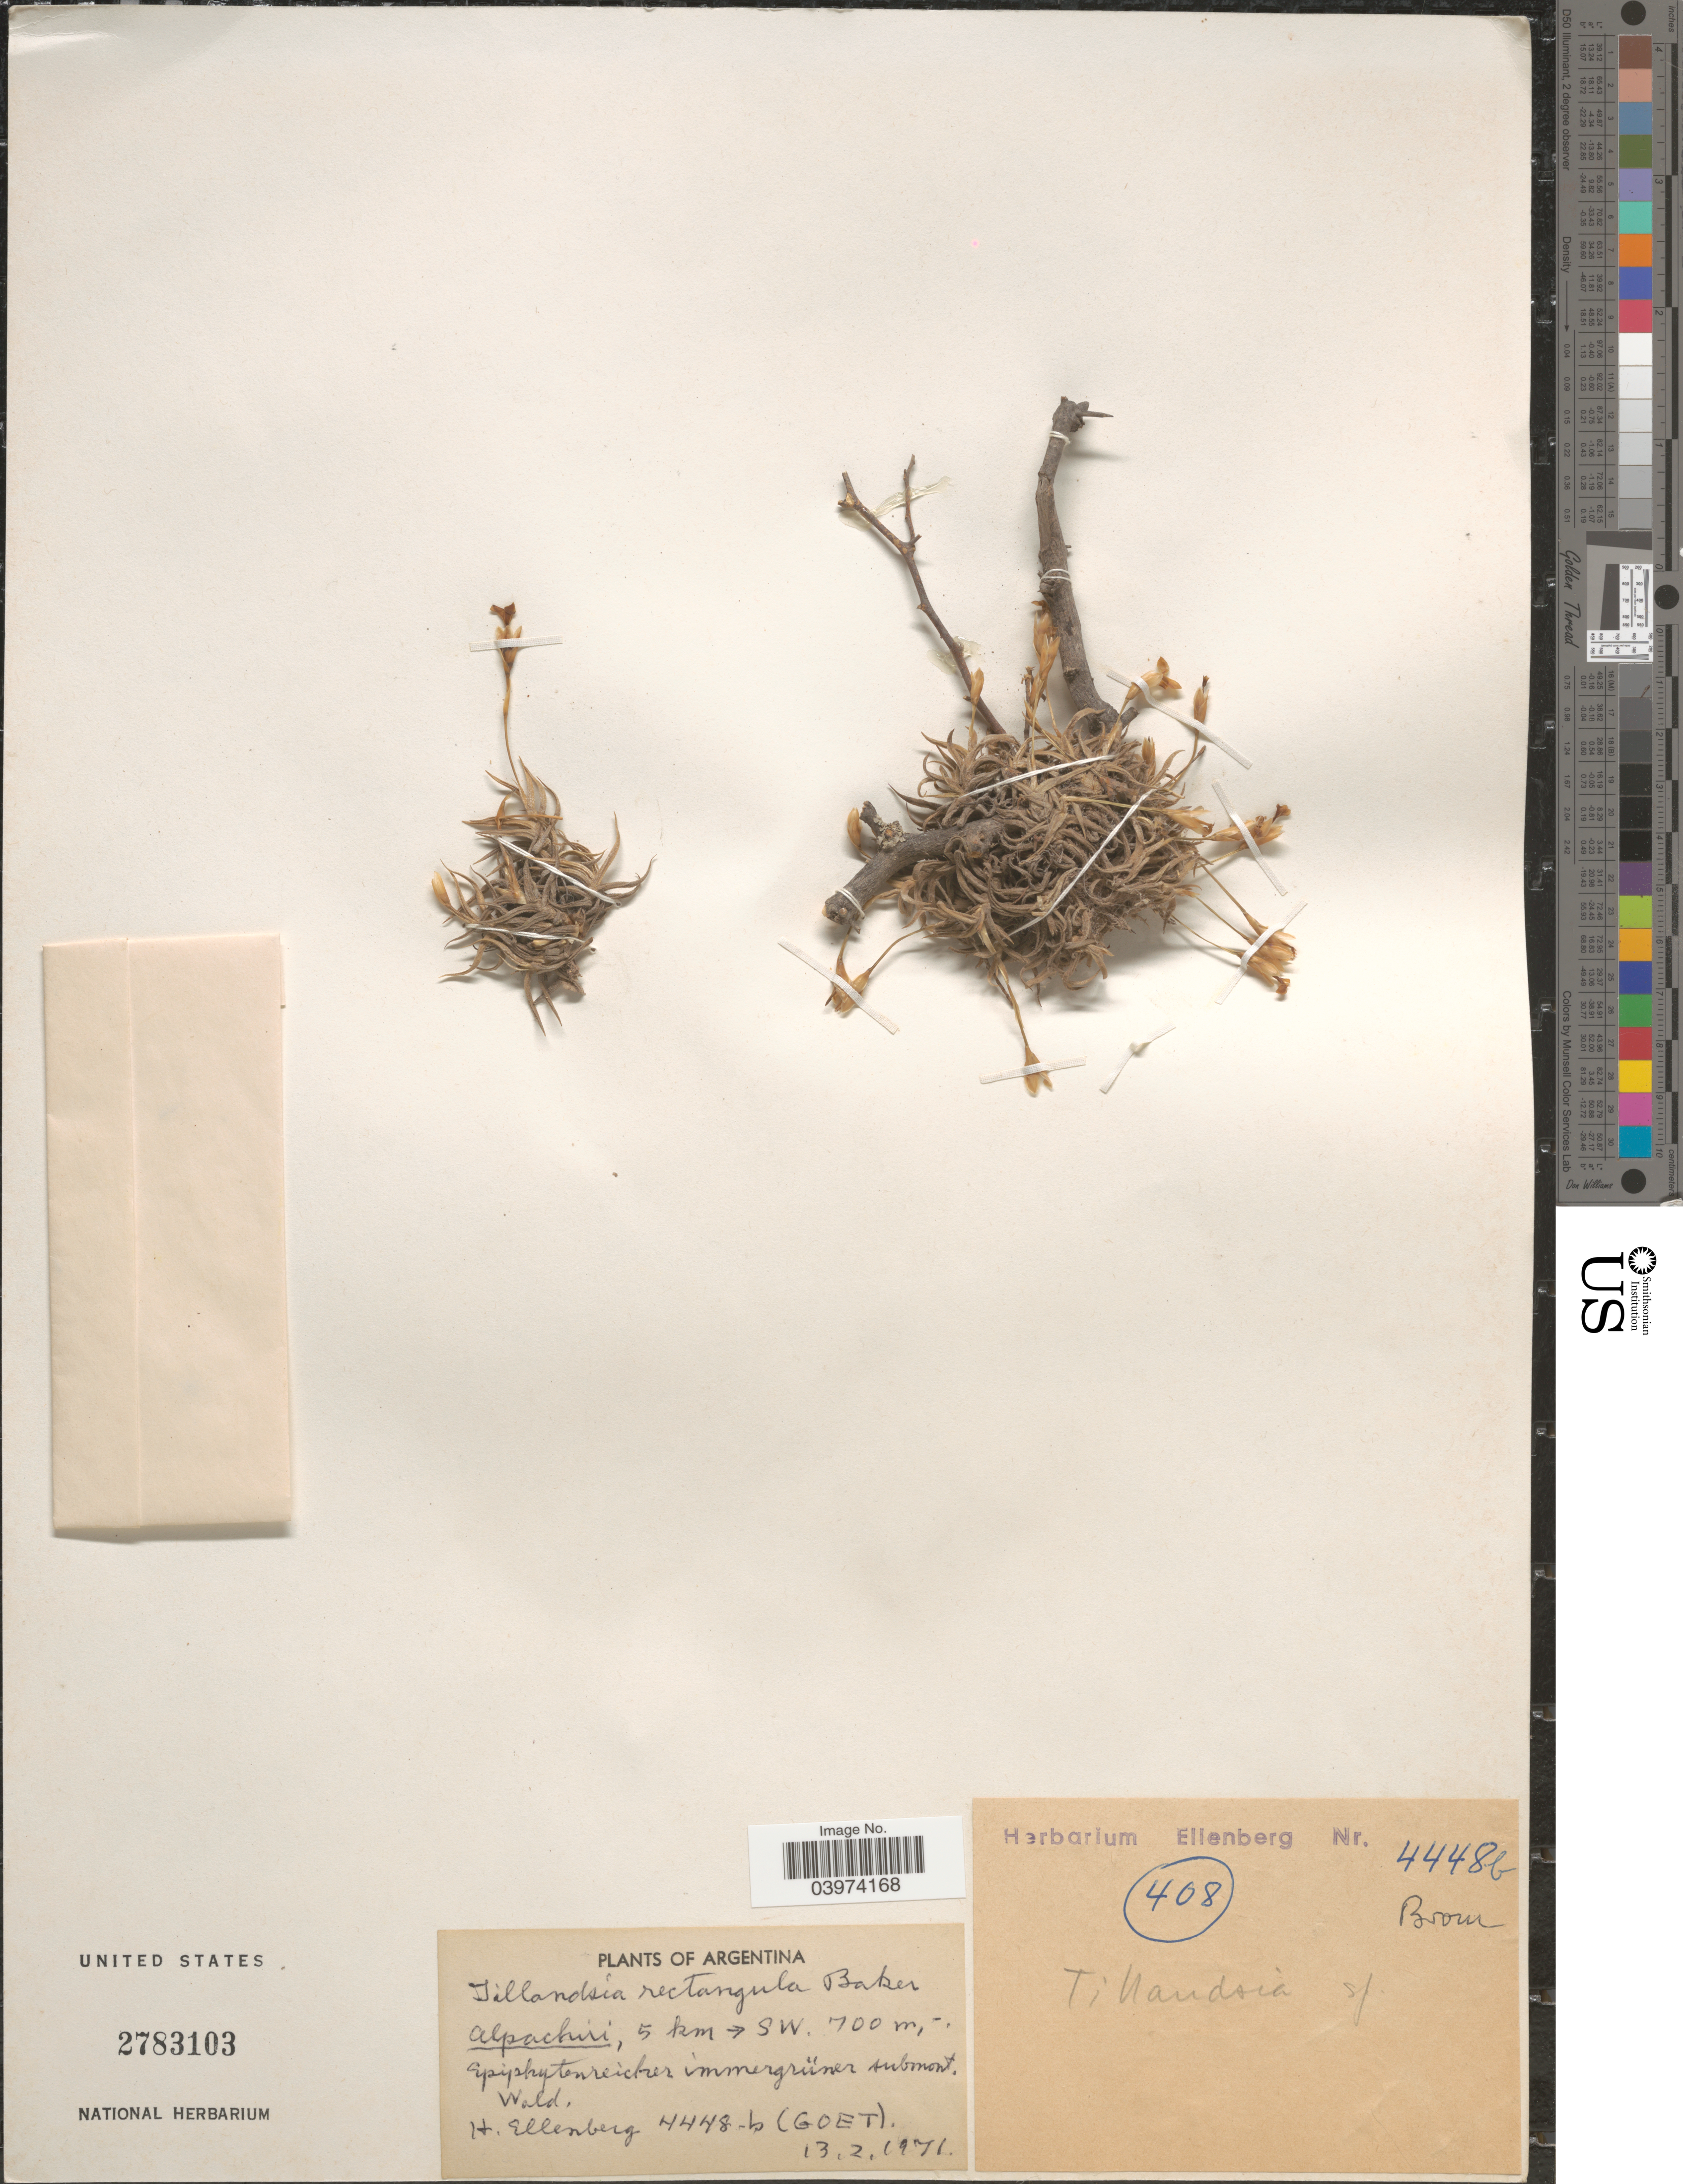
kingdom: Plantae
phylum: Tracheophyta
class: Liliopsida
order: Poales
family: Bromeliaceae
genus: Tillandsia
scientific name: Tillandsia rectangula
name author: Baker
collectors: H. Ellenberg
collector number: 4448-b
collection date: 1971-02-13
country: Argentina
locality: Alpachiri, 5 km SW.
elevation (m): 700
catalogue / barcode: US 2783103